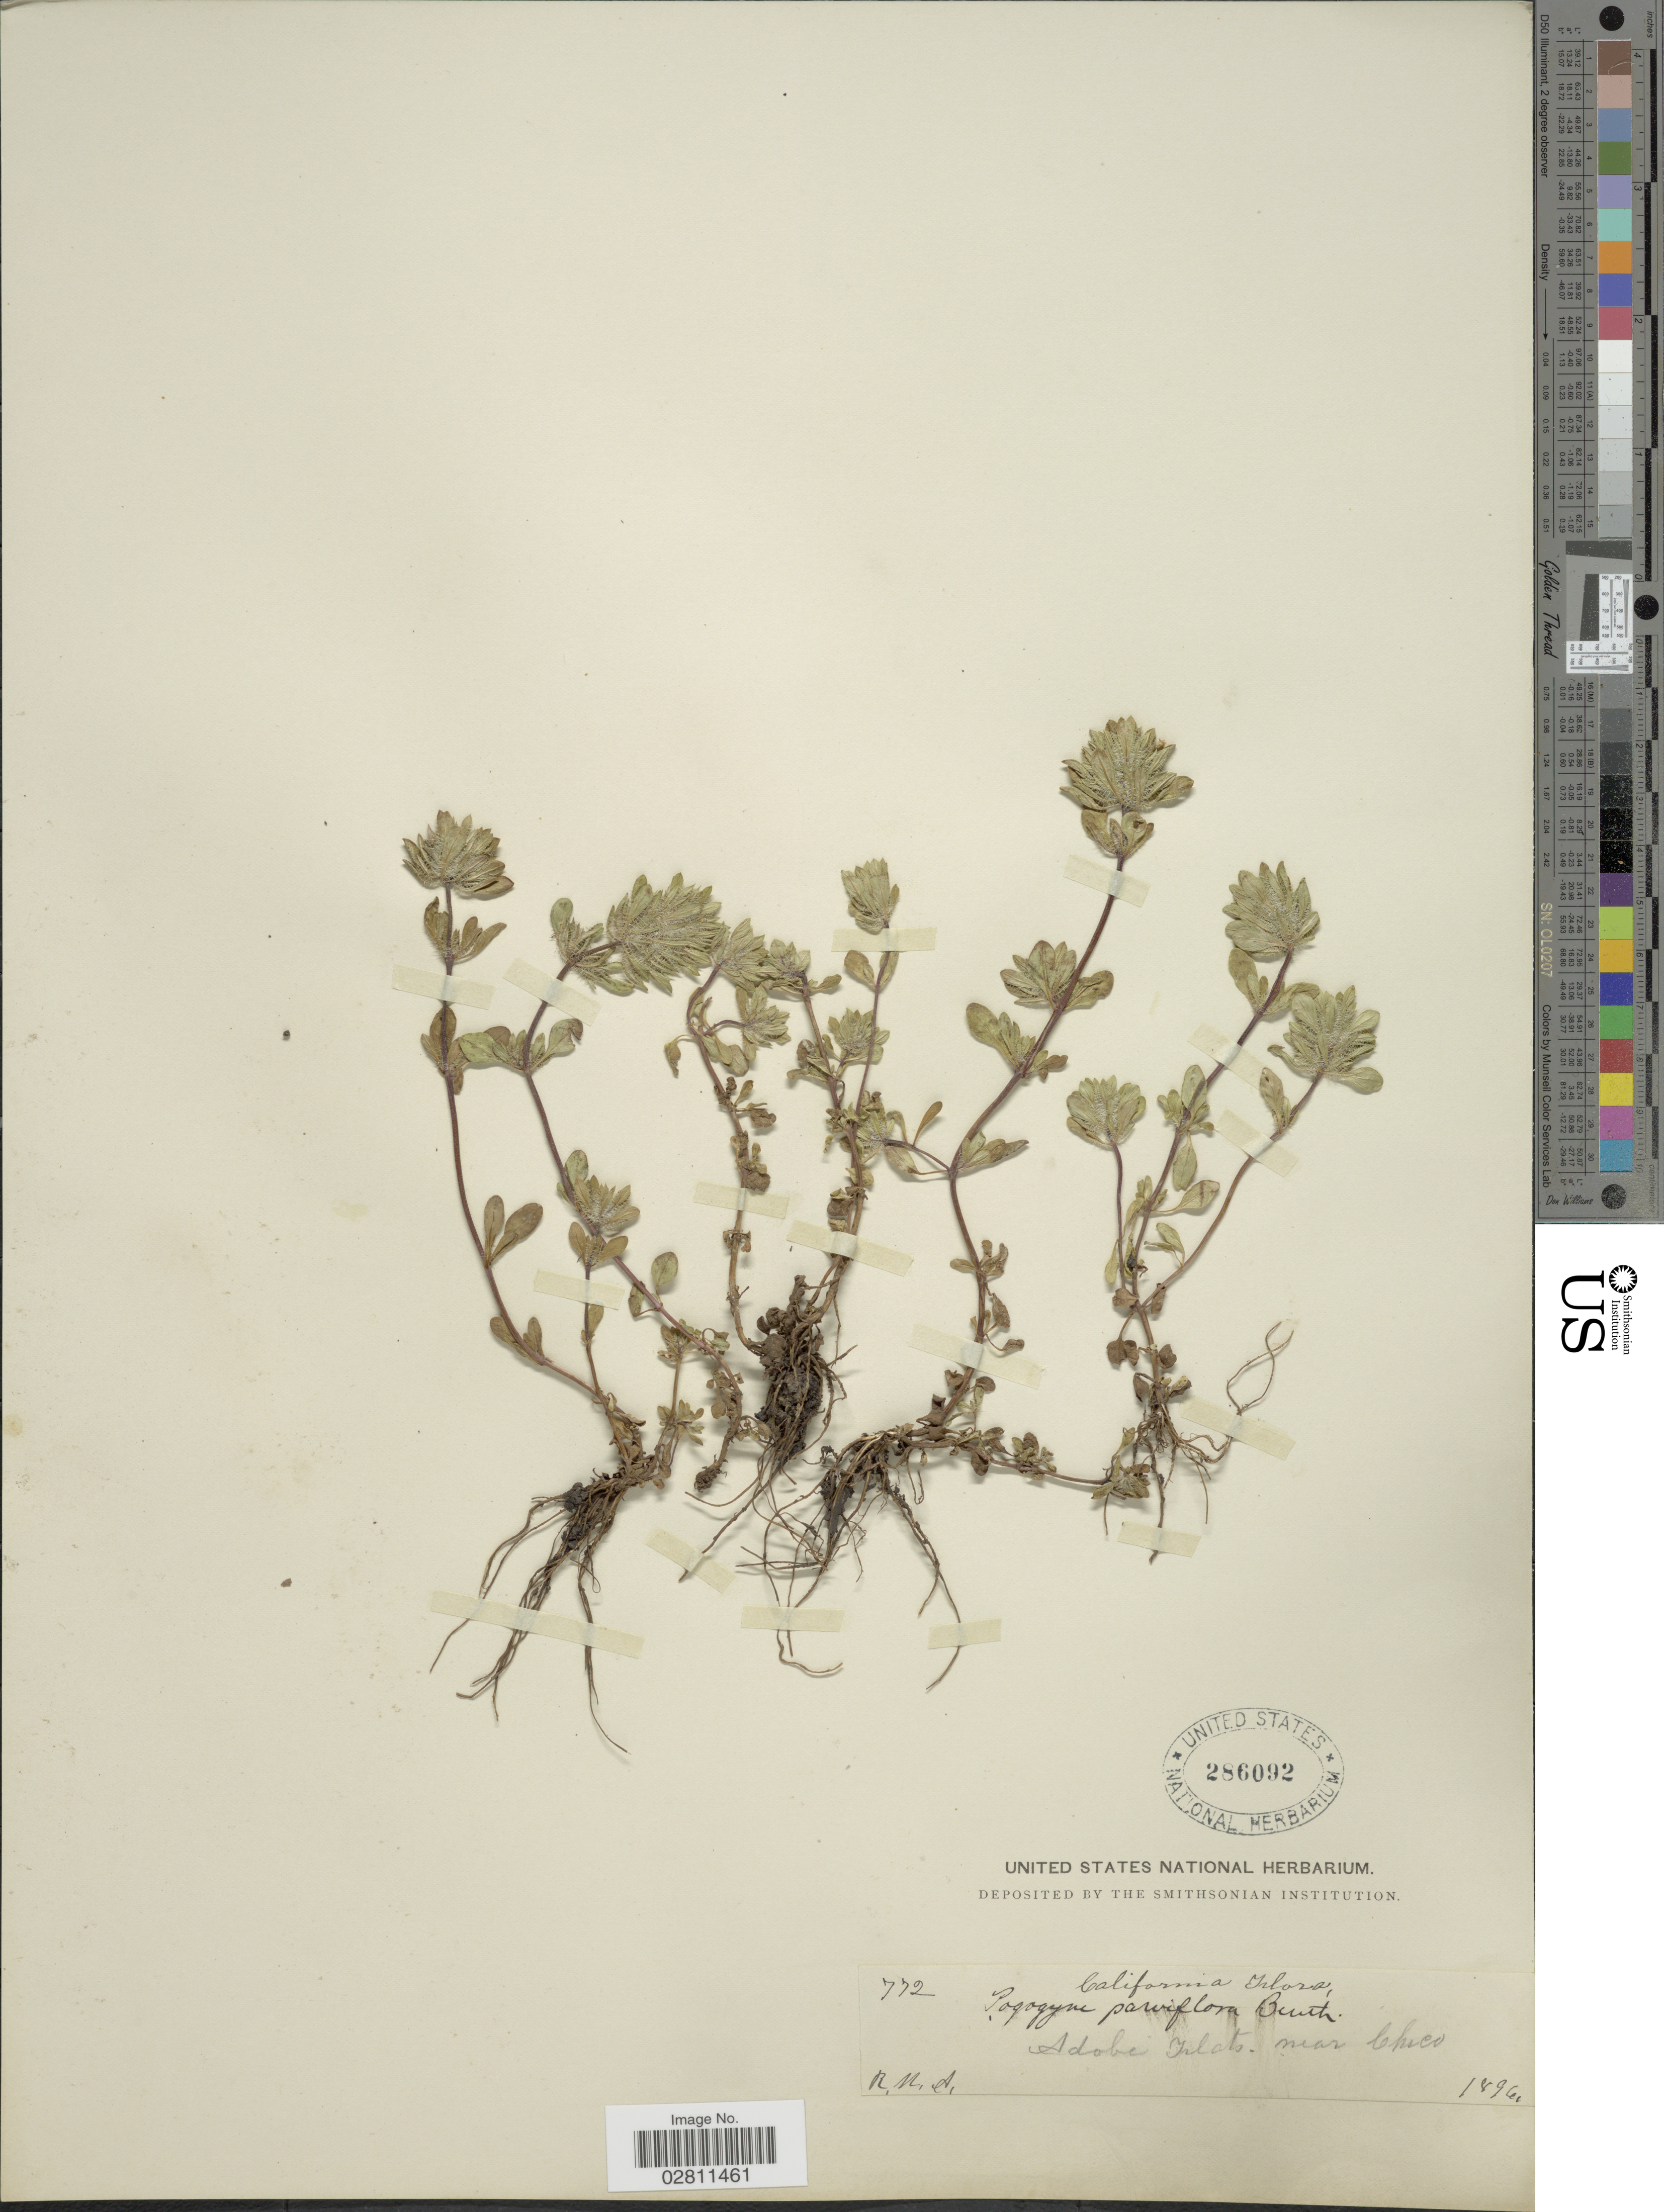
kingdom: Plantae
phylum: Tracheophyta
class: Magnoliopsida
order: Lamiales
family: Lamiaceae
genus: Pogogyne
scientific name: Pogogyne douglasii subsp. parviflora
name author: (Benth.) J.T. Howell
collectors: R. Austin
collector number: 772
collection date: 1896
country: United States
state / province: California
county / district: Butte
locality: Adobe Flats near Chico.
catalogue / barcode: US 286092